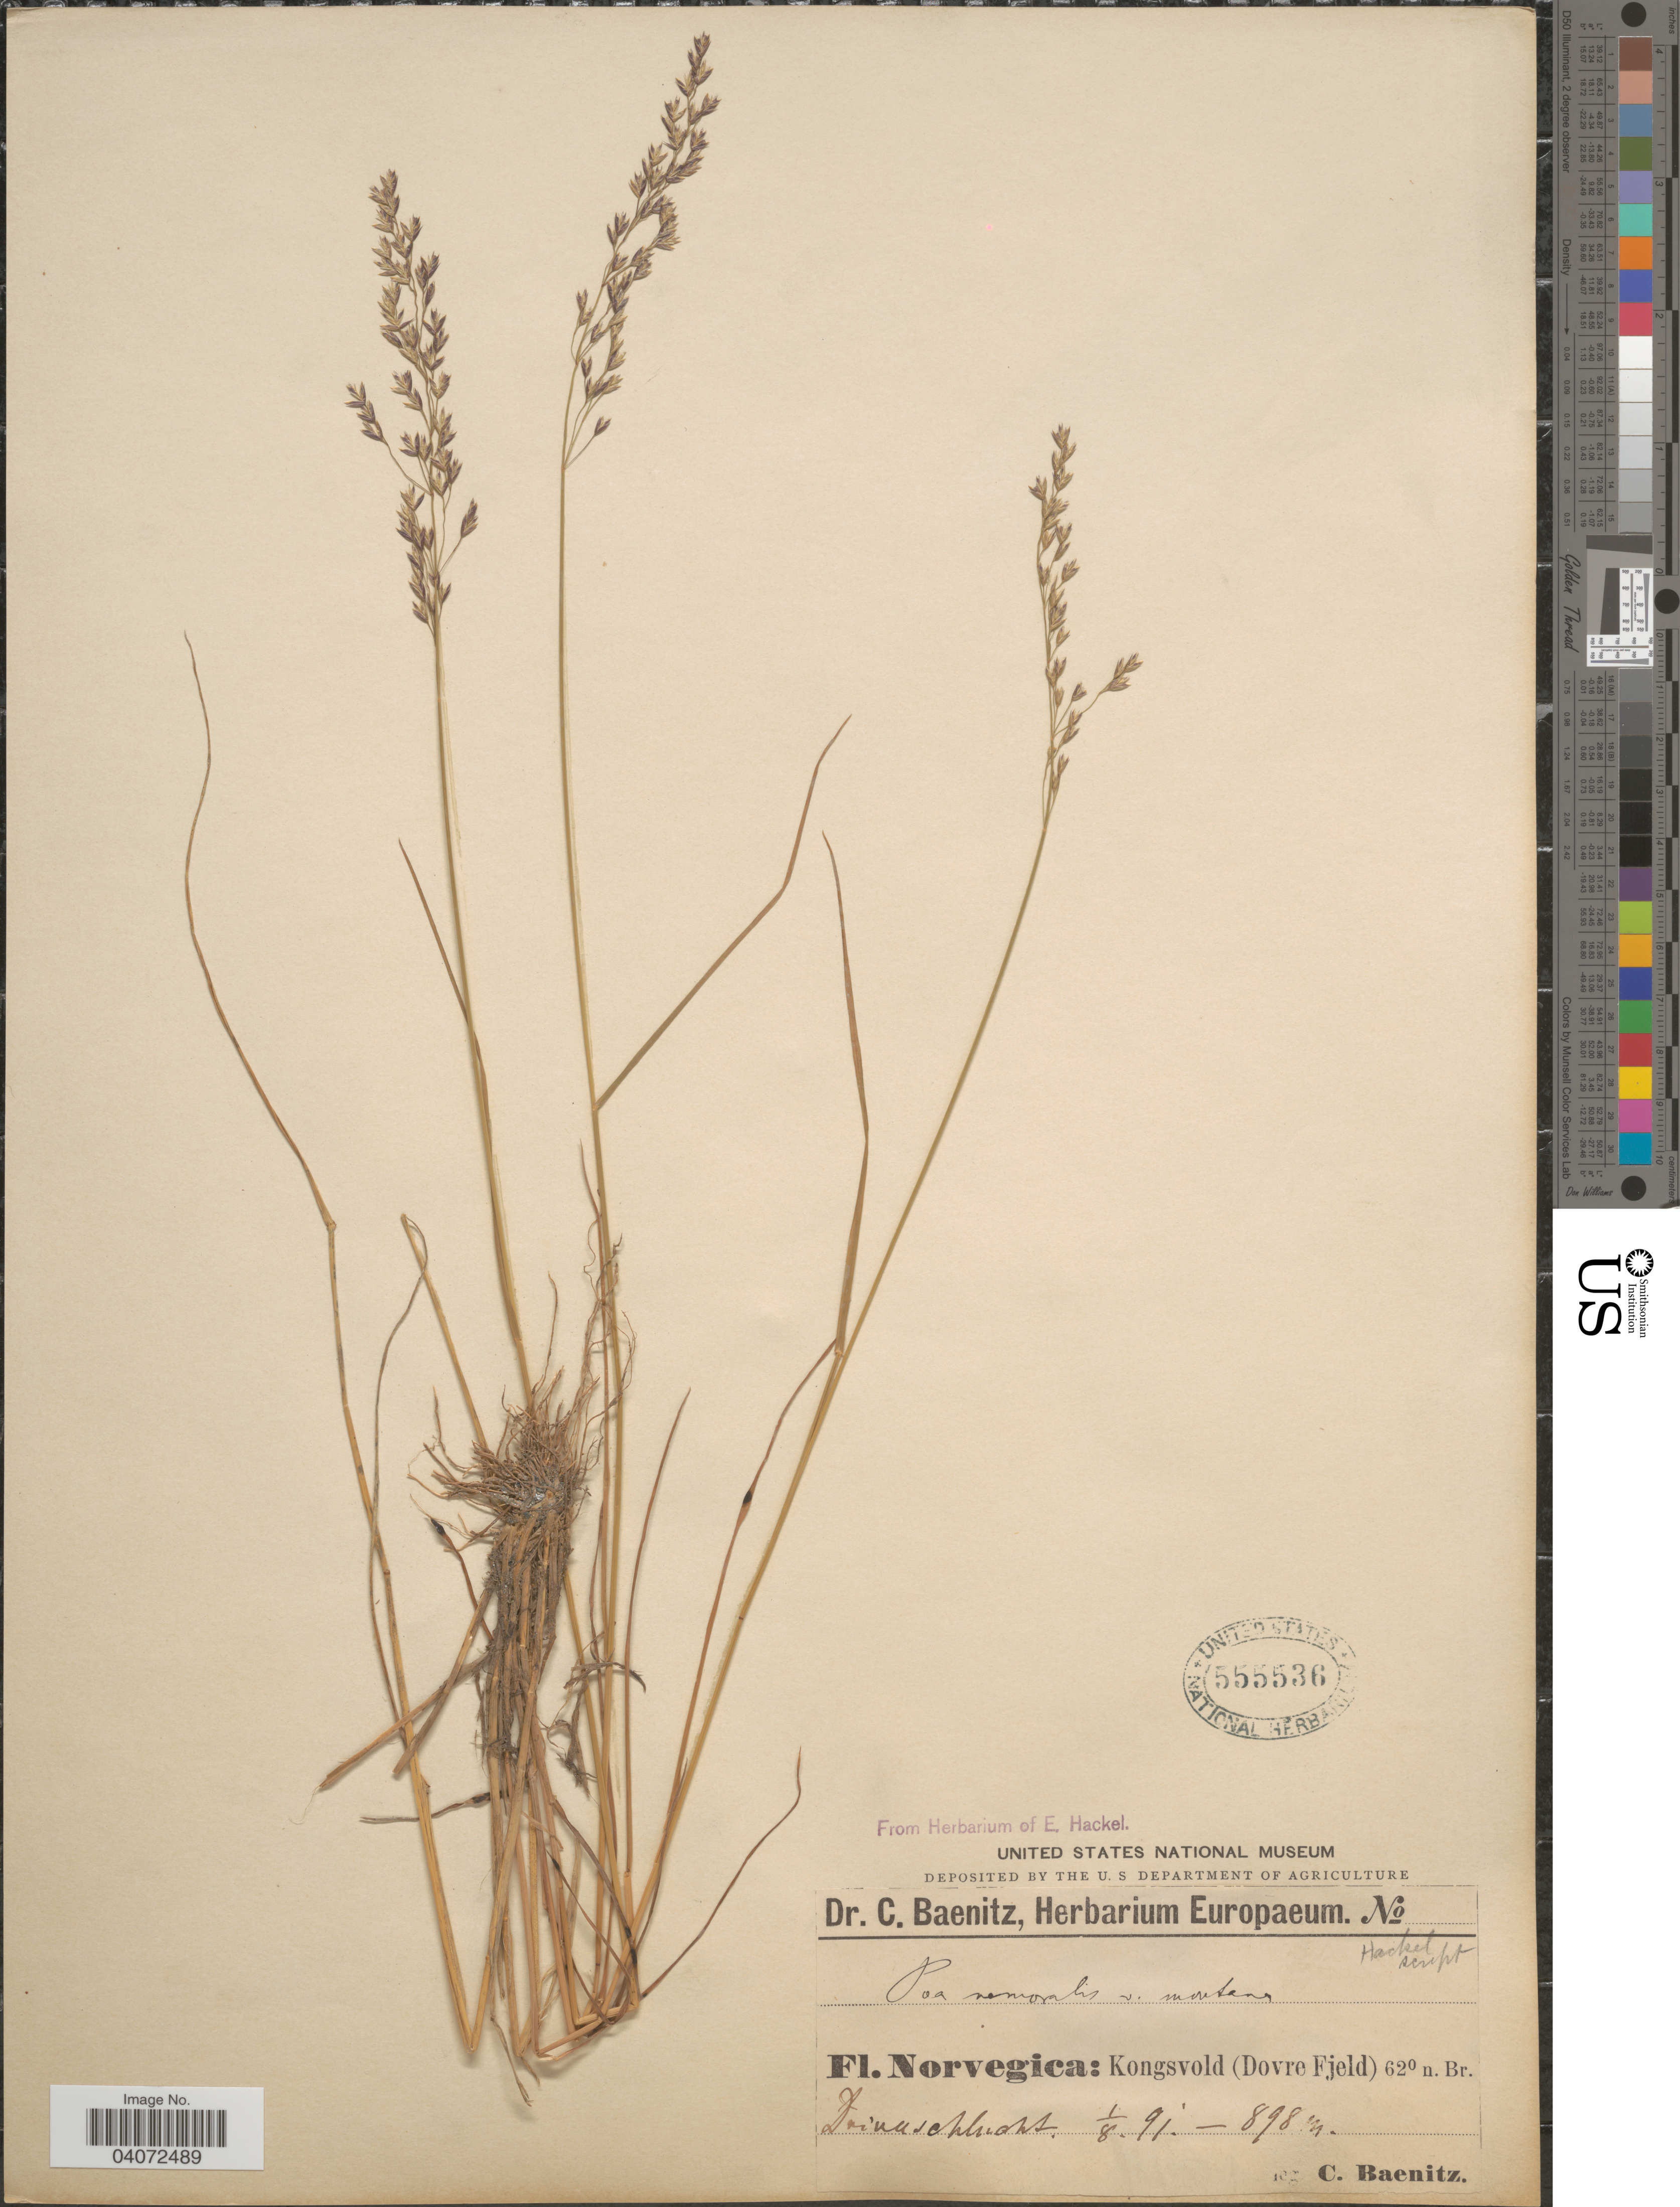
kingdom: Plantae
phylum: Tracheophyta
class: Liliopsida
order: Poales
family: Poaceae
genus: Poa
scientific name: Poa nemoralis var. montana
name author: Gaudin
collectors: C. G. Baenitz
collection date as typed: Transcribed d/m/y: 1/8/91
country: Norway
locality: Norvegica: Kongsvold (Dovre Fjeld).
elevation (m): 898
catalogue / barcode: US 555536